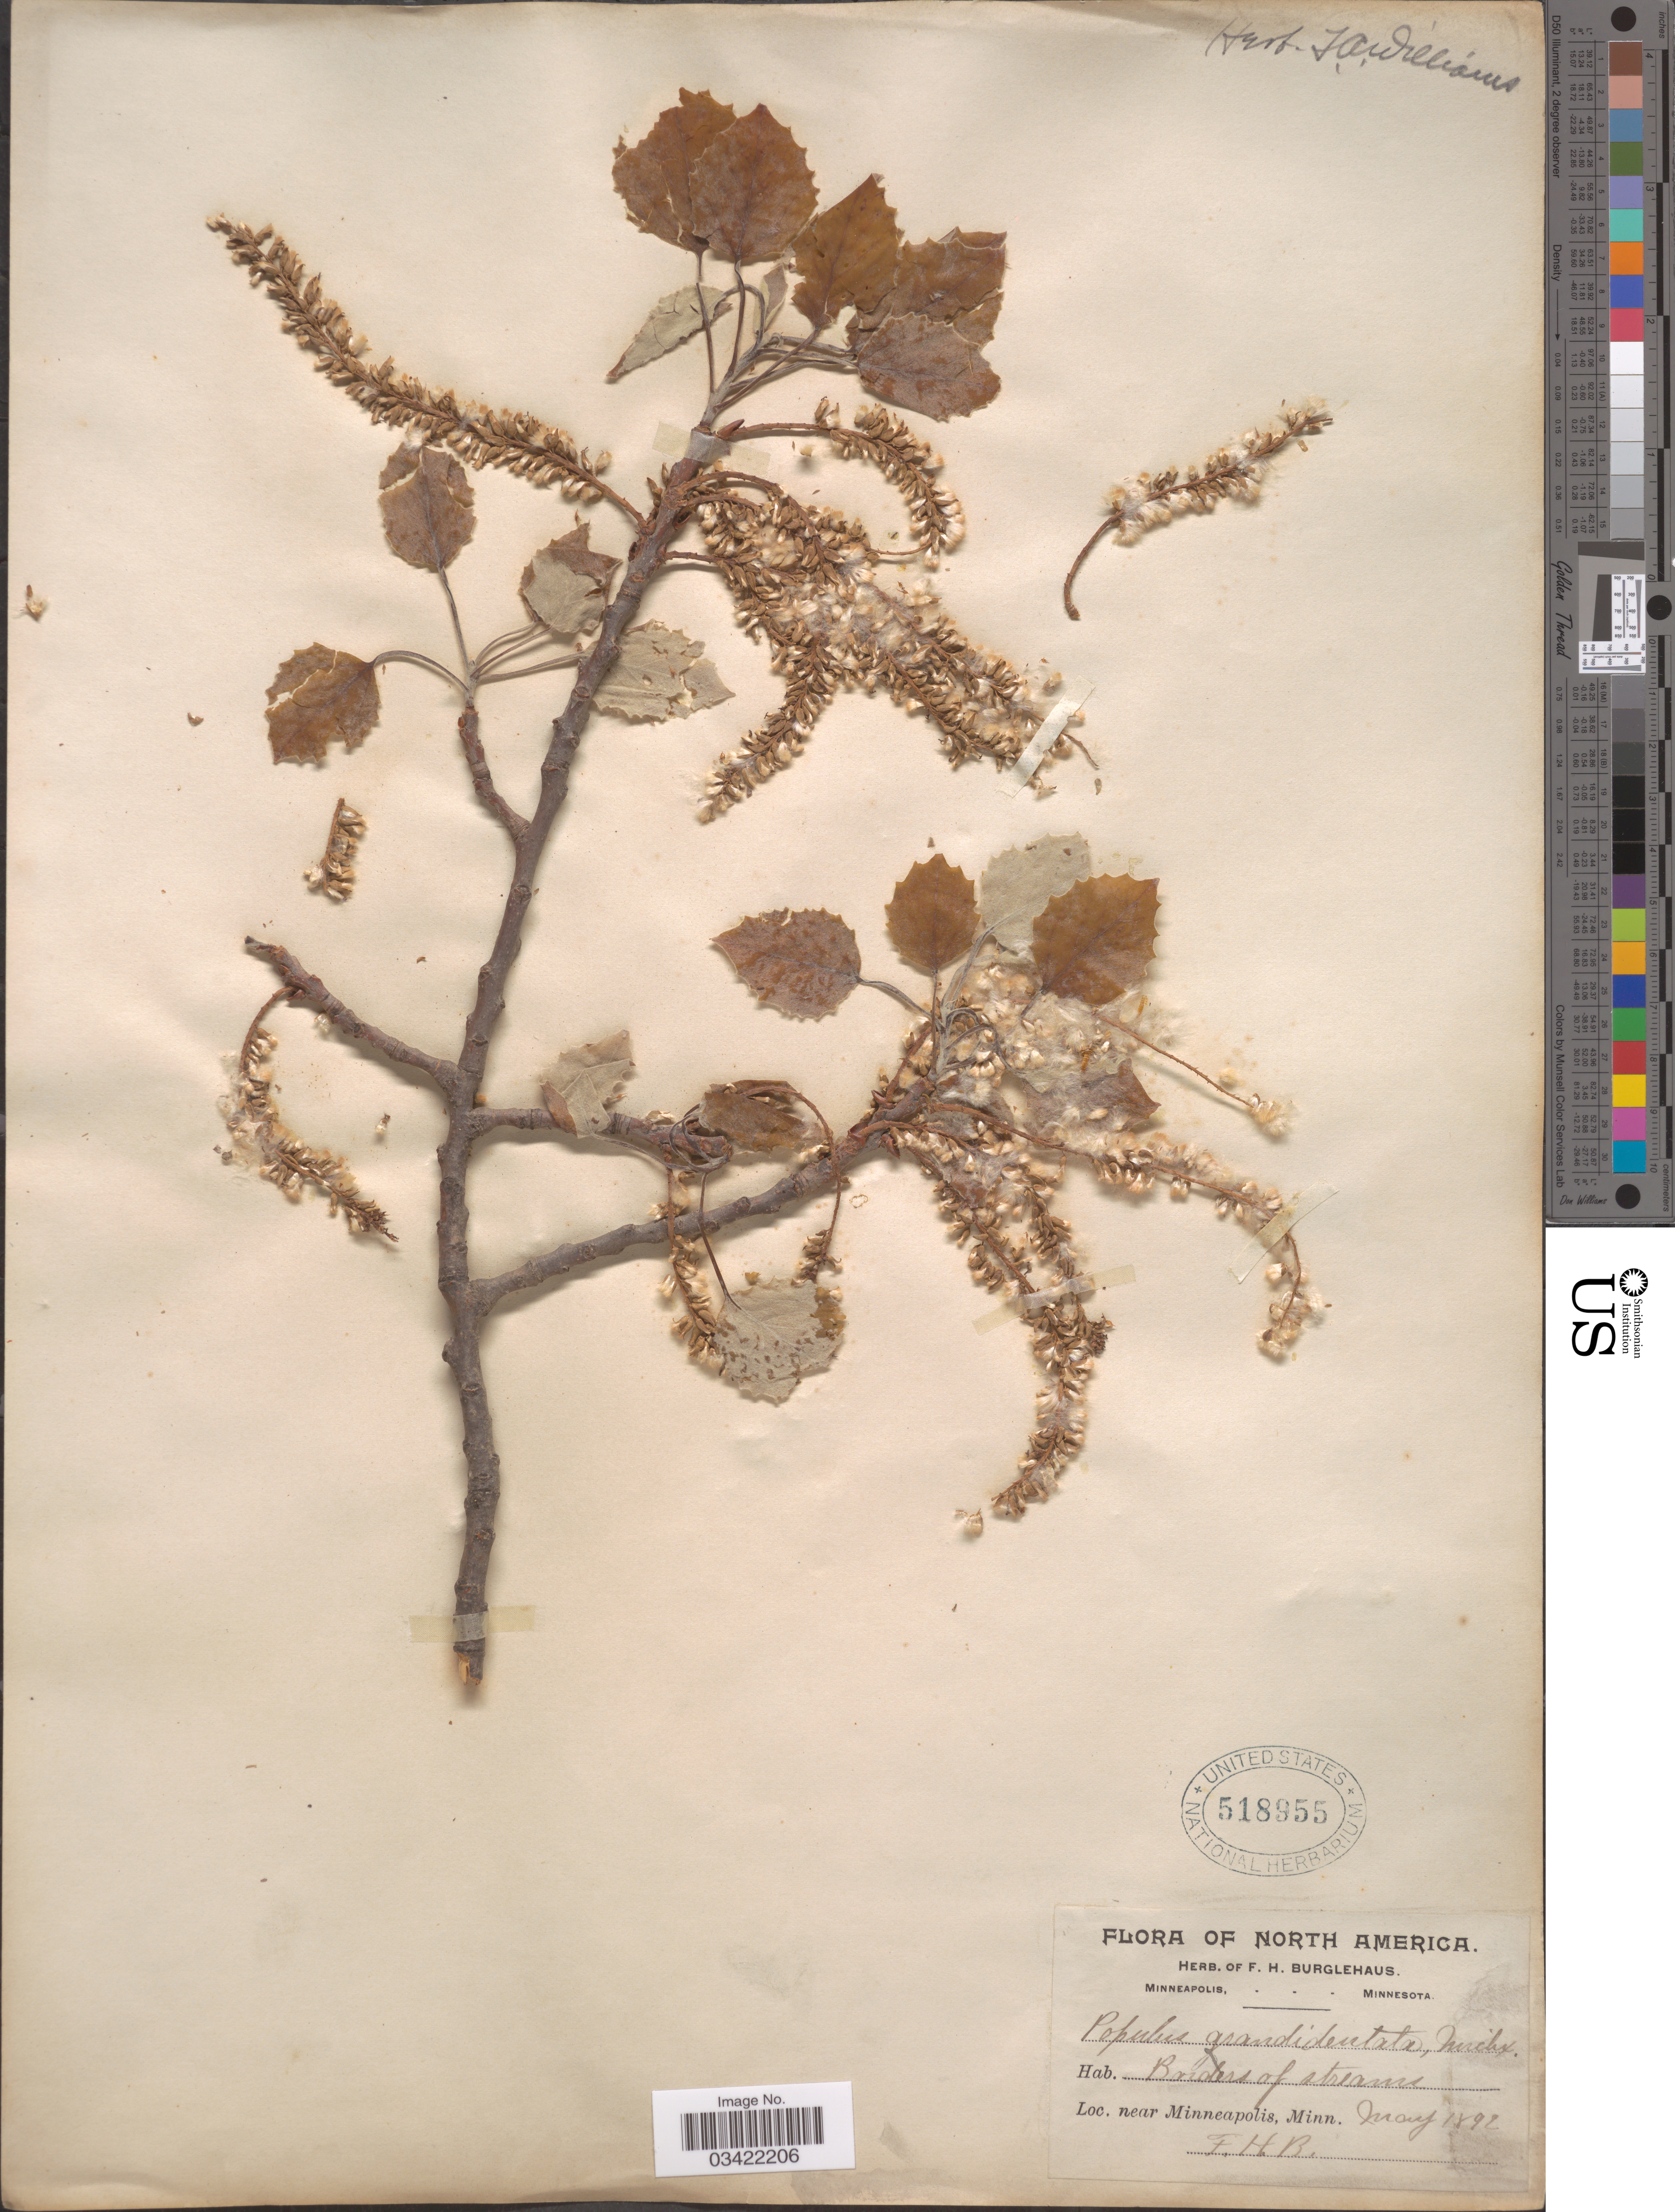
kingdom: Plantae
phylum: Tracheophyta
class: Magnoliopsida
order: Malpighiales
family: Salicaceae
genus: Populus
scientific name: Populus grandidentata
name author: Michx.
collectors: F. Burglehaus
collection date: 1892-05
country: United States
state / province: Minnesota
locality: Near Minneapolis.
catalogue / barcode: US 518955